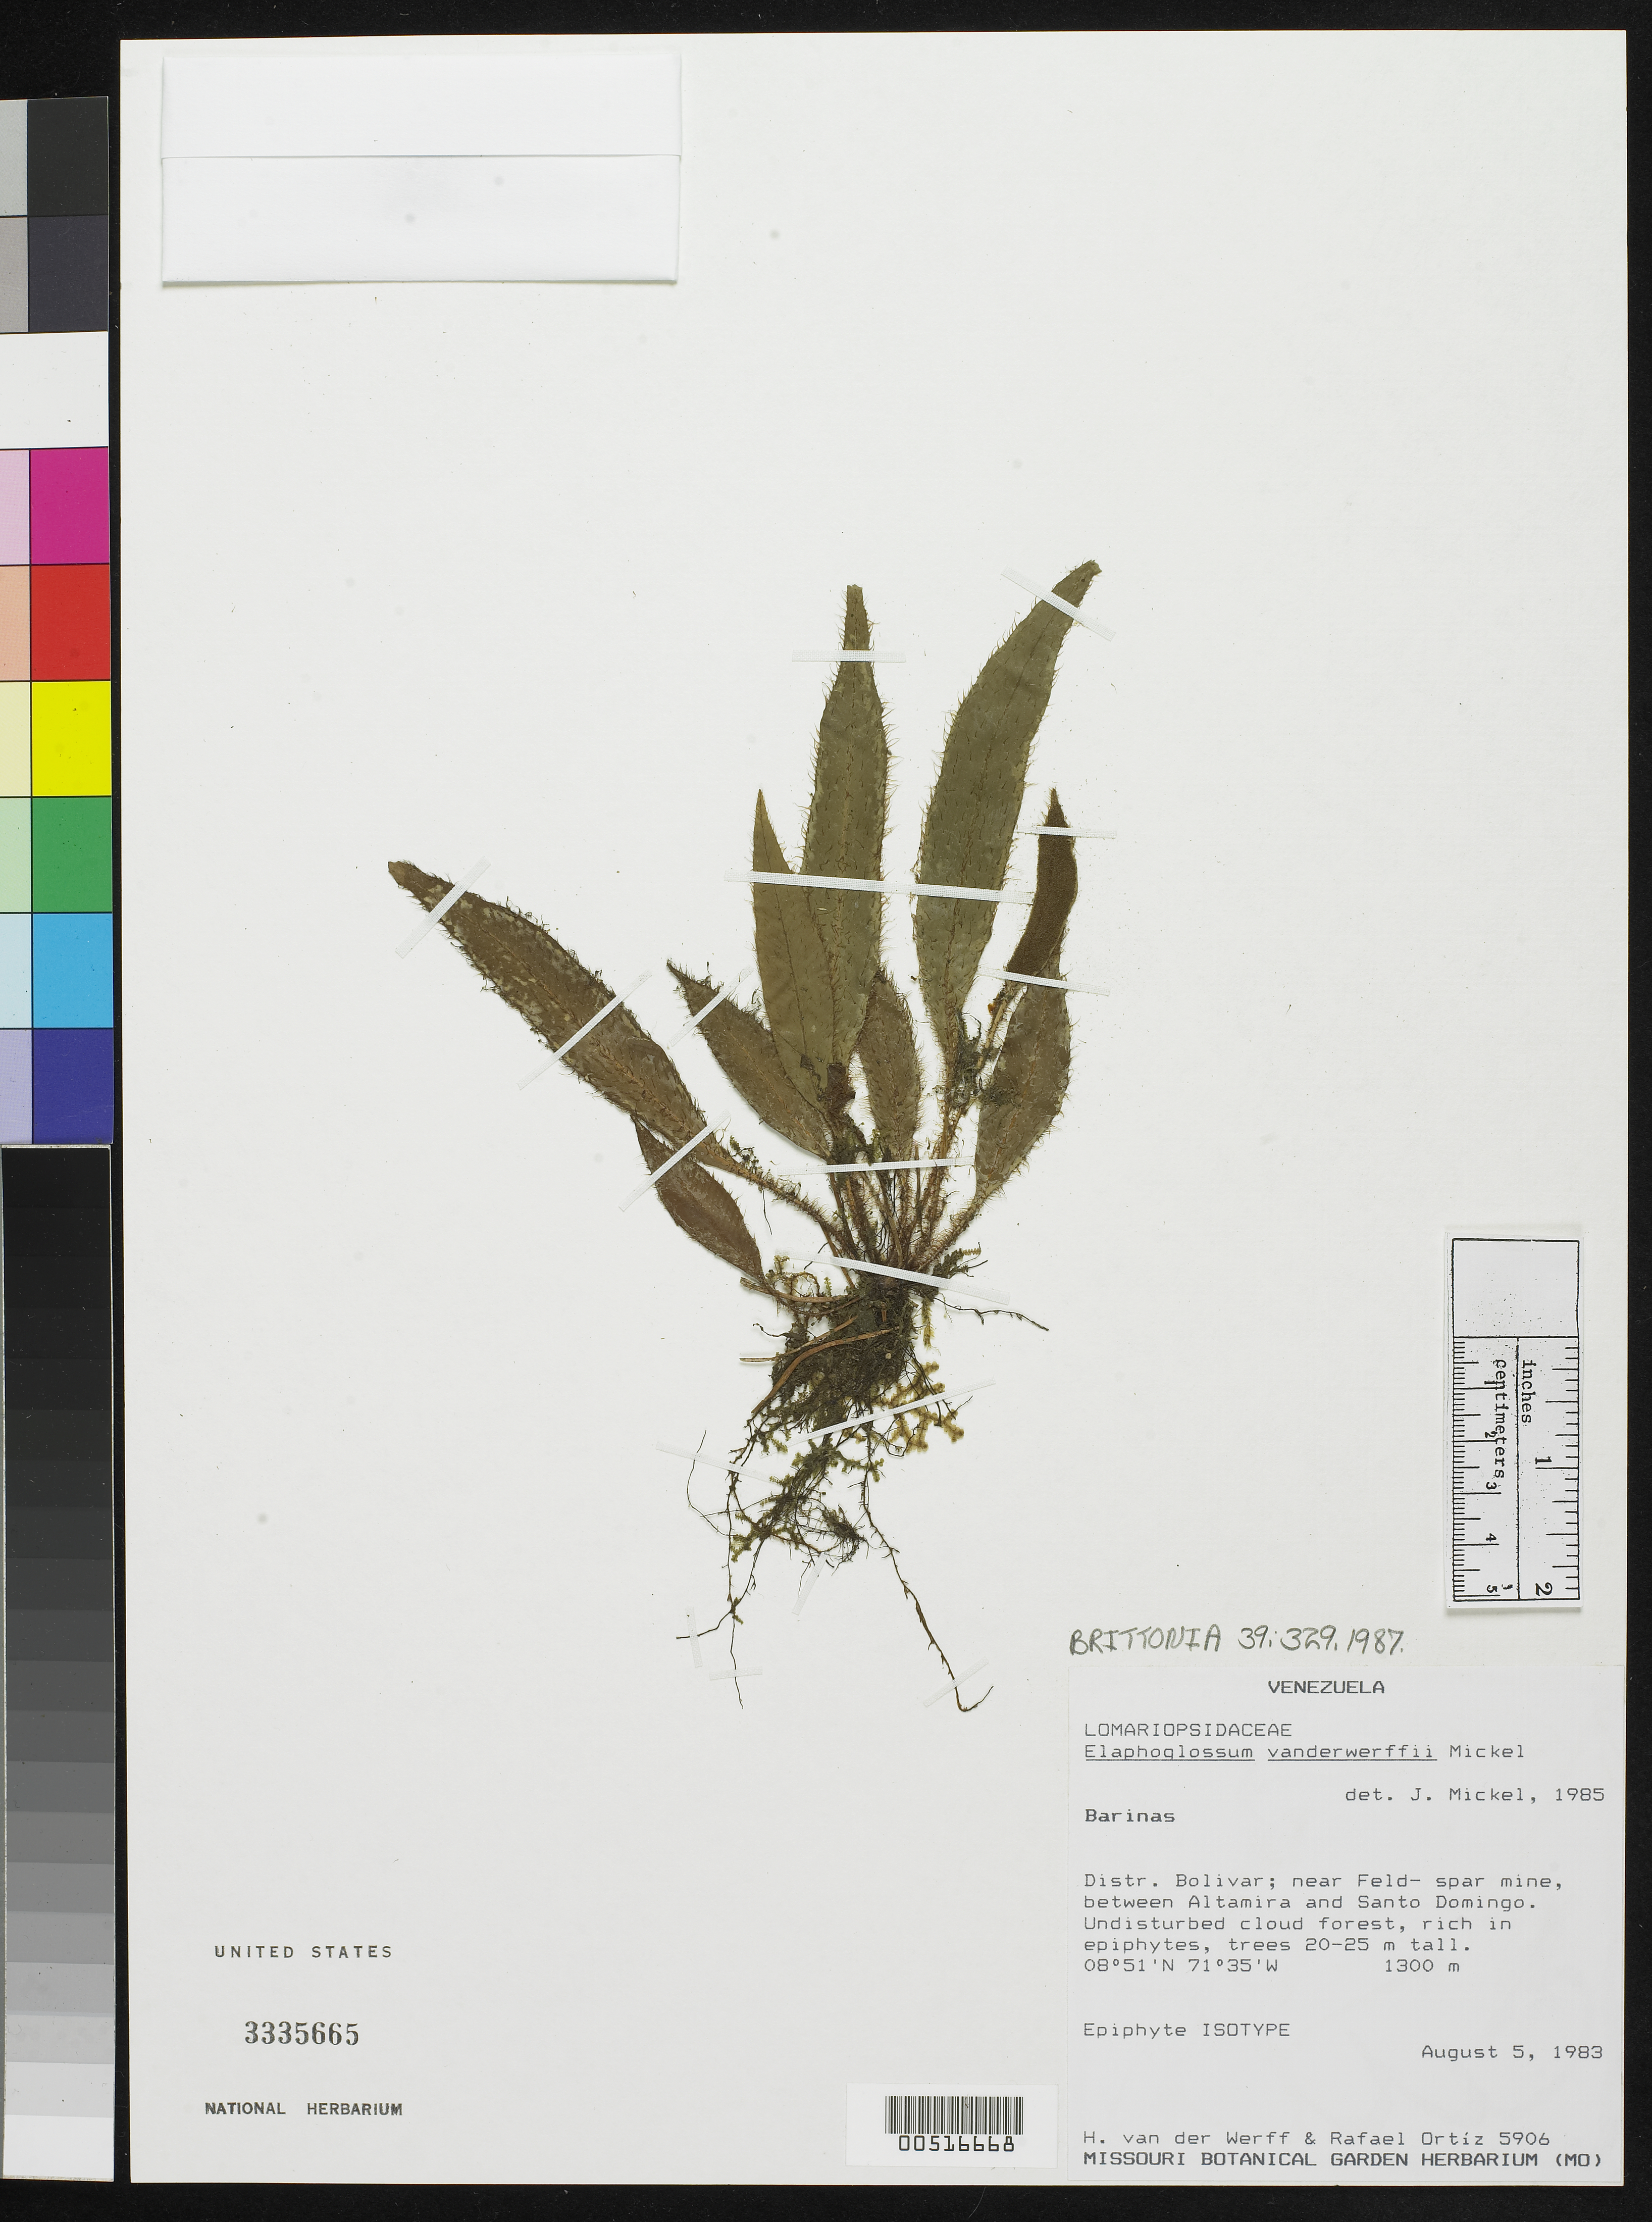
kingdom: Plantae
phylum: Tracheophyta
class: Polypodiopsida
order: Polypodiales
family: Dryopteridaceae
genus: Elaphoglossum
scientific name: Elaphoglossum vanderwerffii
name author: Mickel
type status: Isotype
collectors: H. van der Werff & R. del C. Ortiz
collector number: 5906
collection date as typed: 05 Aug 1983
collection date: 1983-08-05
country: Venezuela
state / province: Barinas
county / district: Bolivar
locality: Near feld-spar mine, between Altamira & Santo Domingo.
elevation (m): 1300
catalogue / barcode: US 3335665